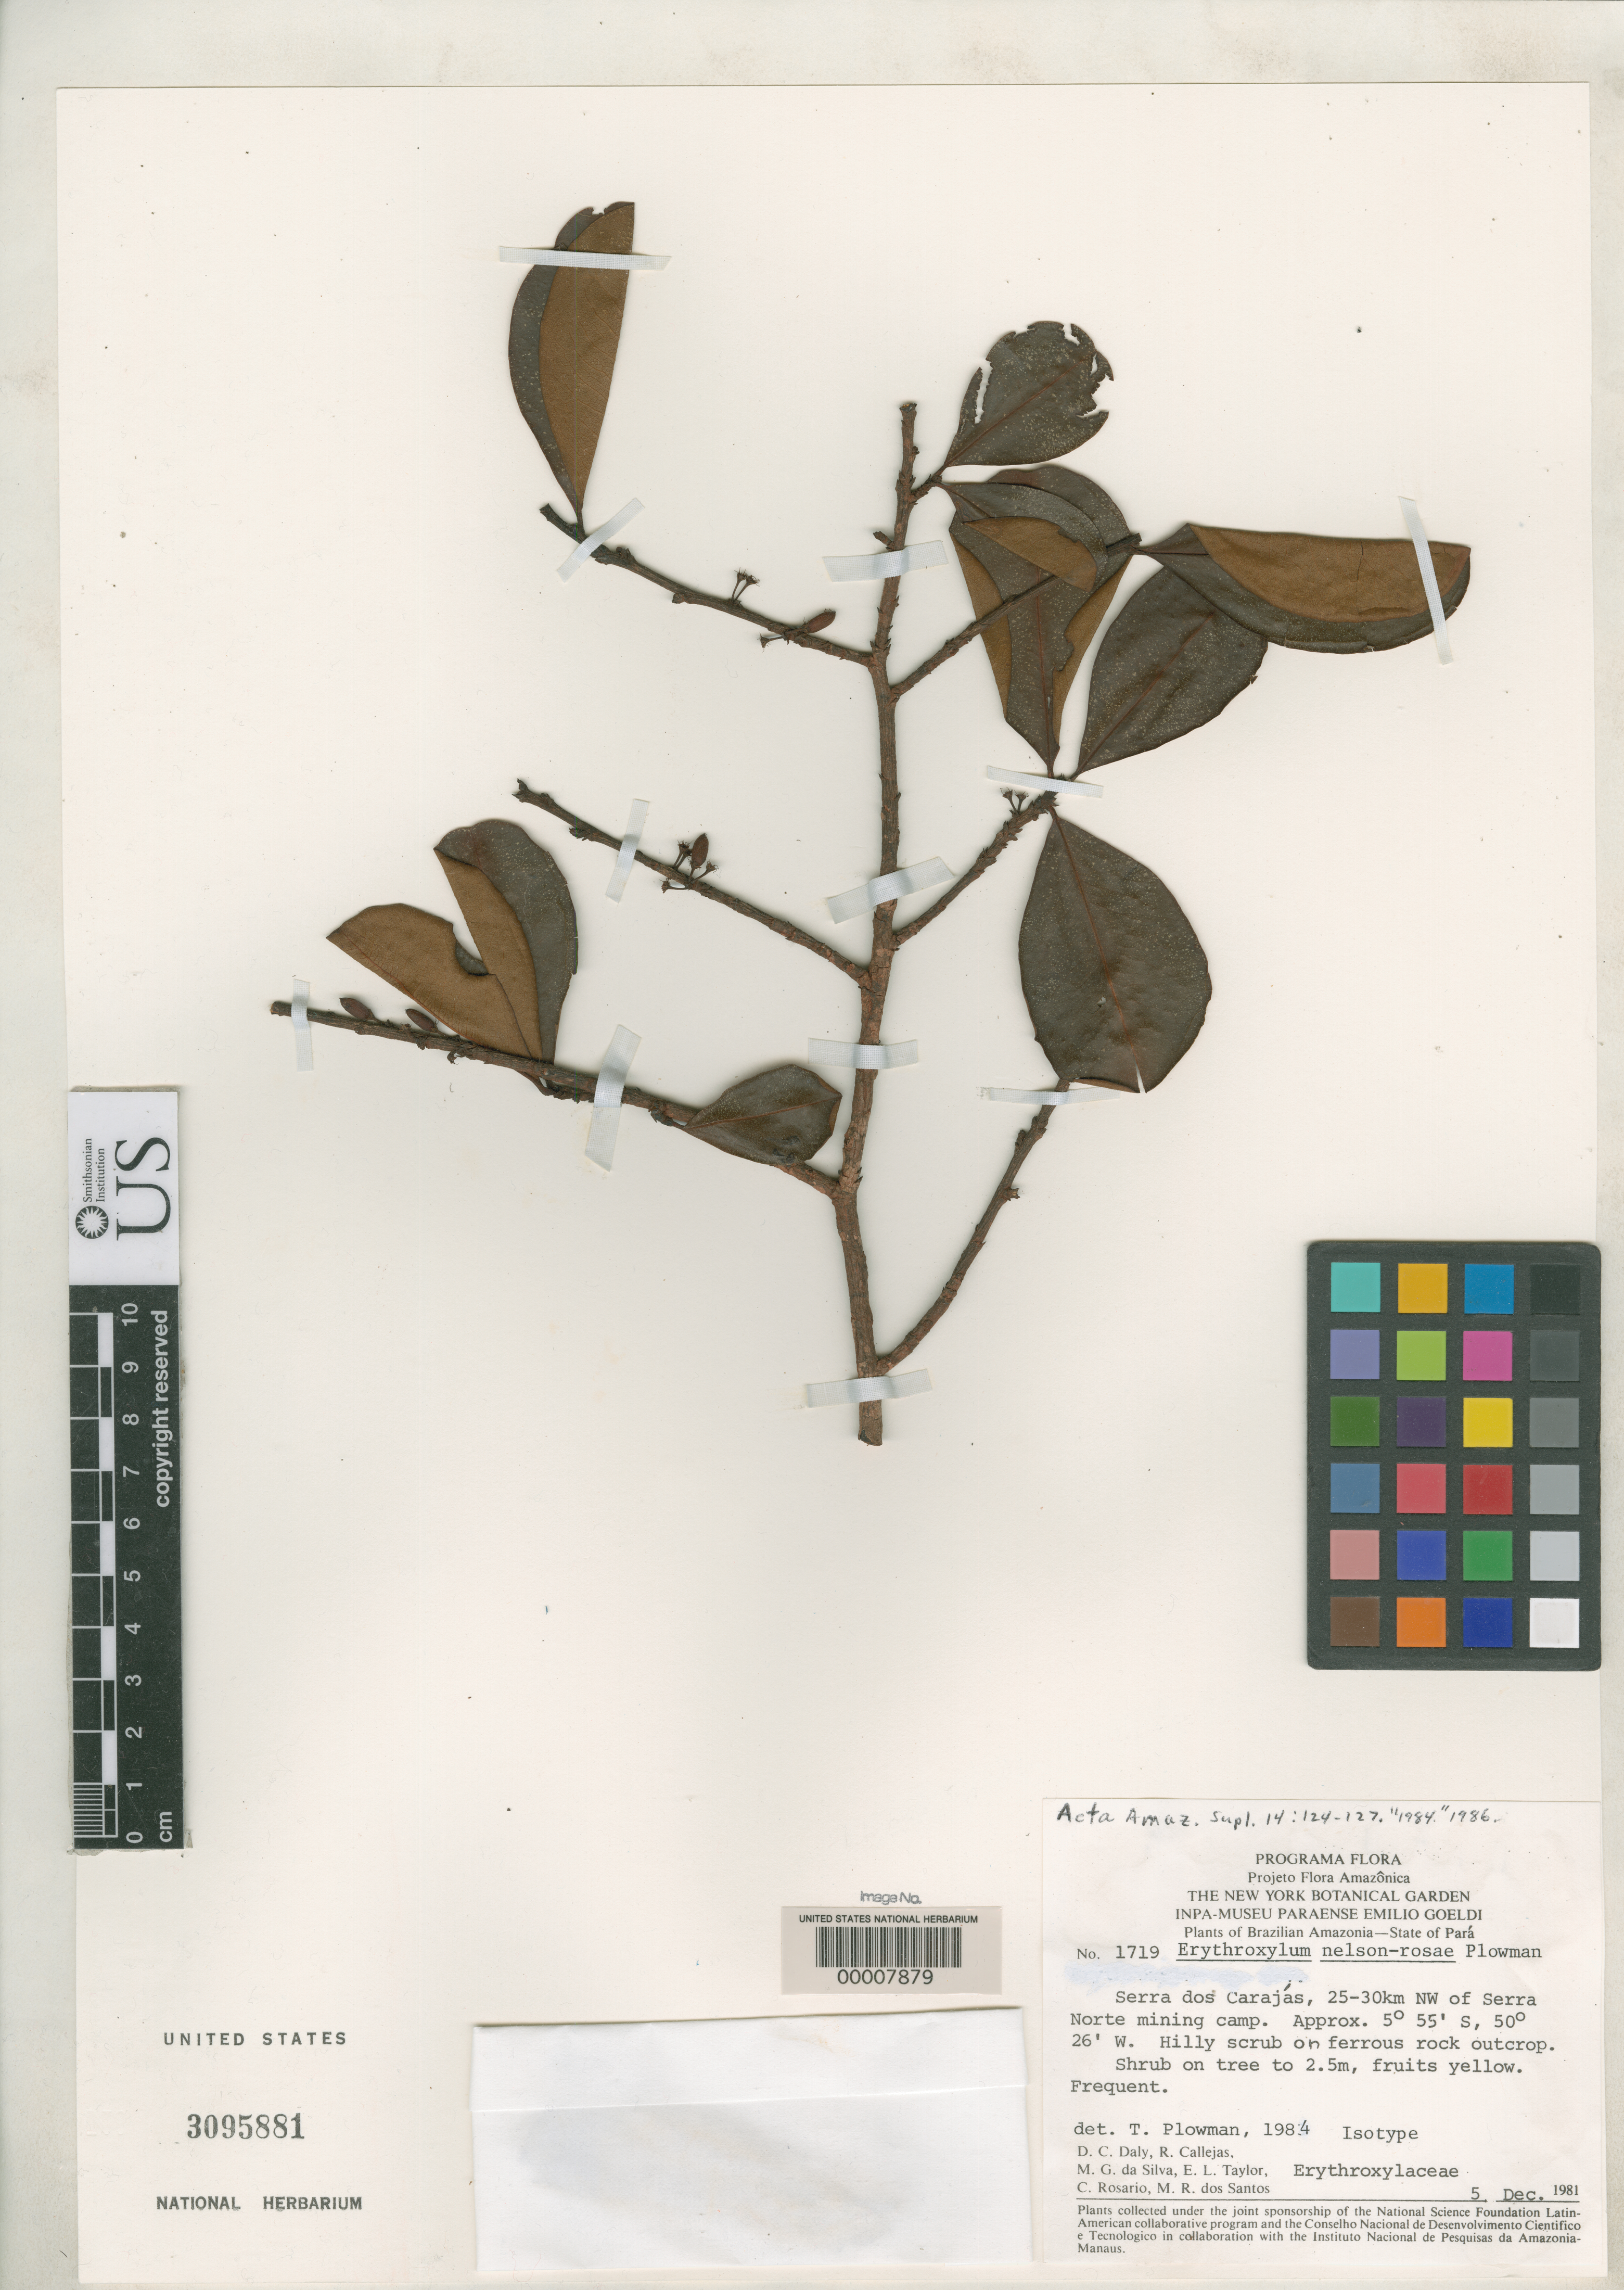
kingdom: Plantae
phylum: Tracheophyta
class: Magnoliopsida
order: Malpighiales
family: Erythroxylaceae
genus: Erythroxylum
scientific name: Erythroxylum nelson-rosae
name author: Plowman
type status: Isotype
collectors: D. C. Daly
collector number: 1719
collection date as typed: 05 Dec 1981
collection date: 1981-12-05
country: Brazil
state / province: Pará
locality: Serra dos Carajas, 25-30 km of Serra Norte.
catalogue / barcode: US 3095881